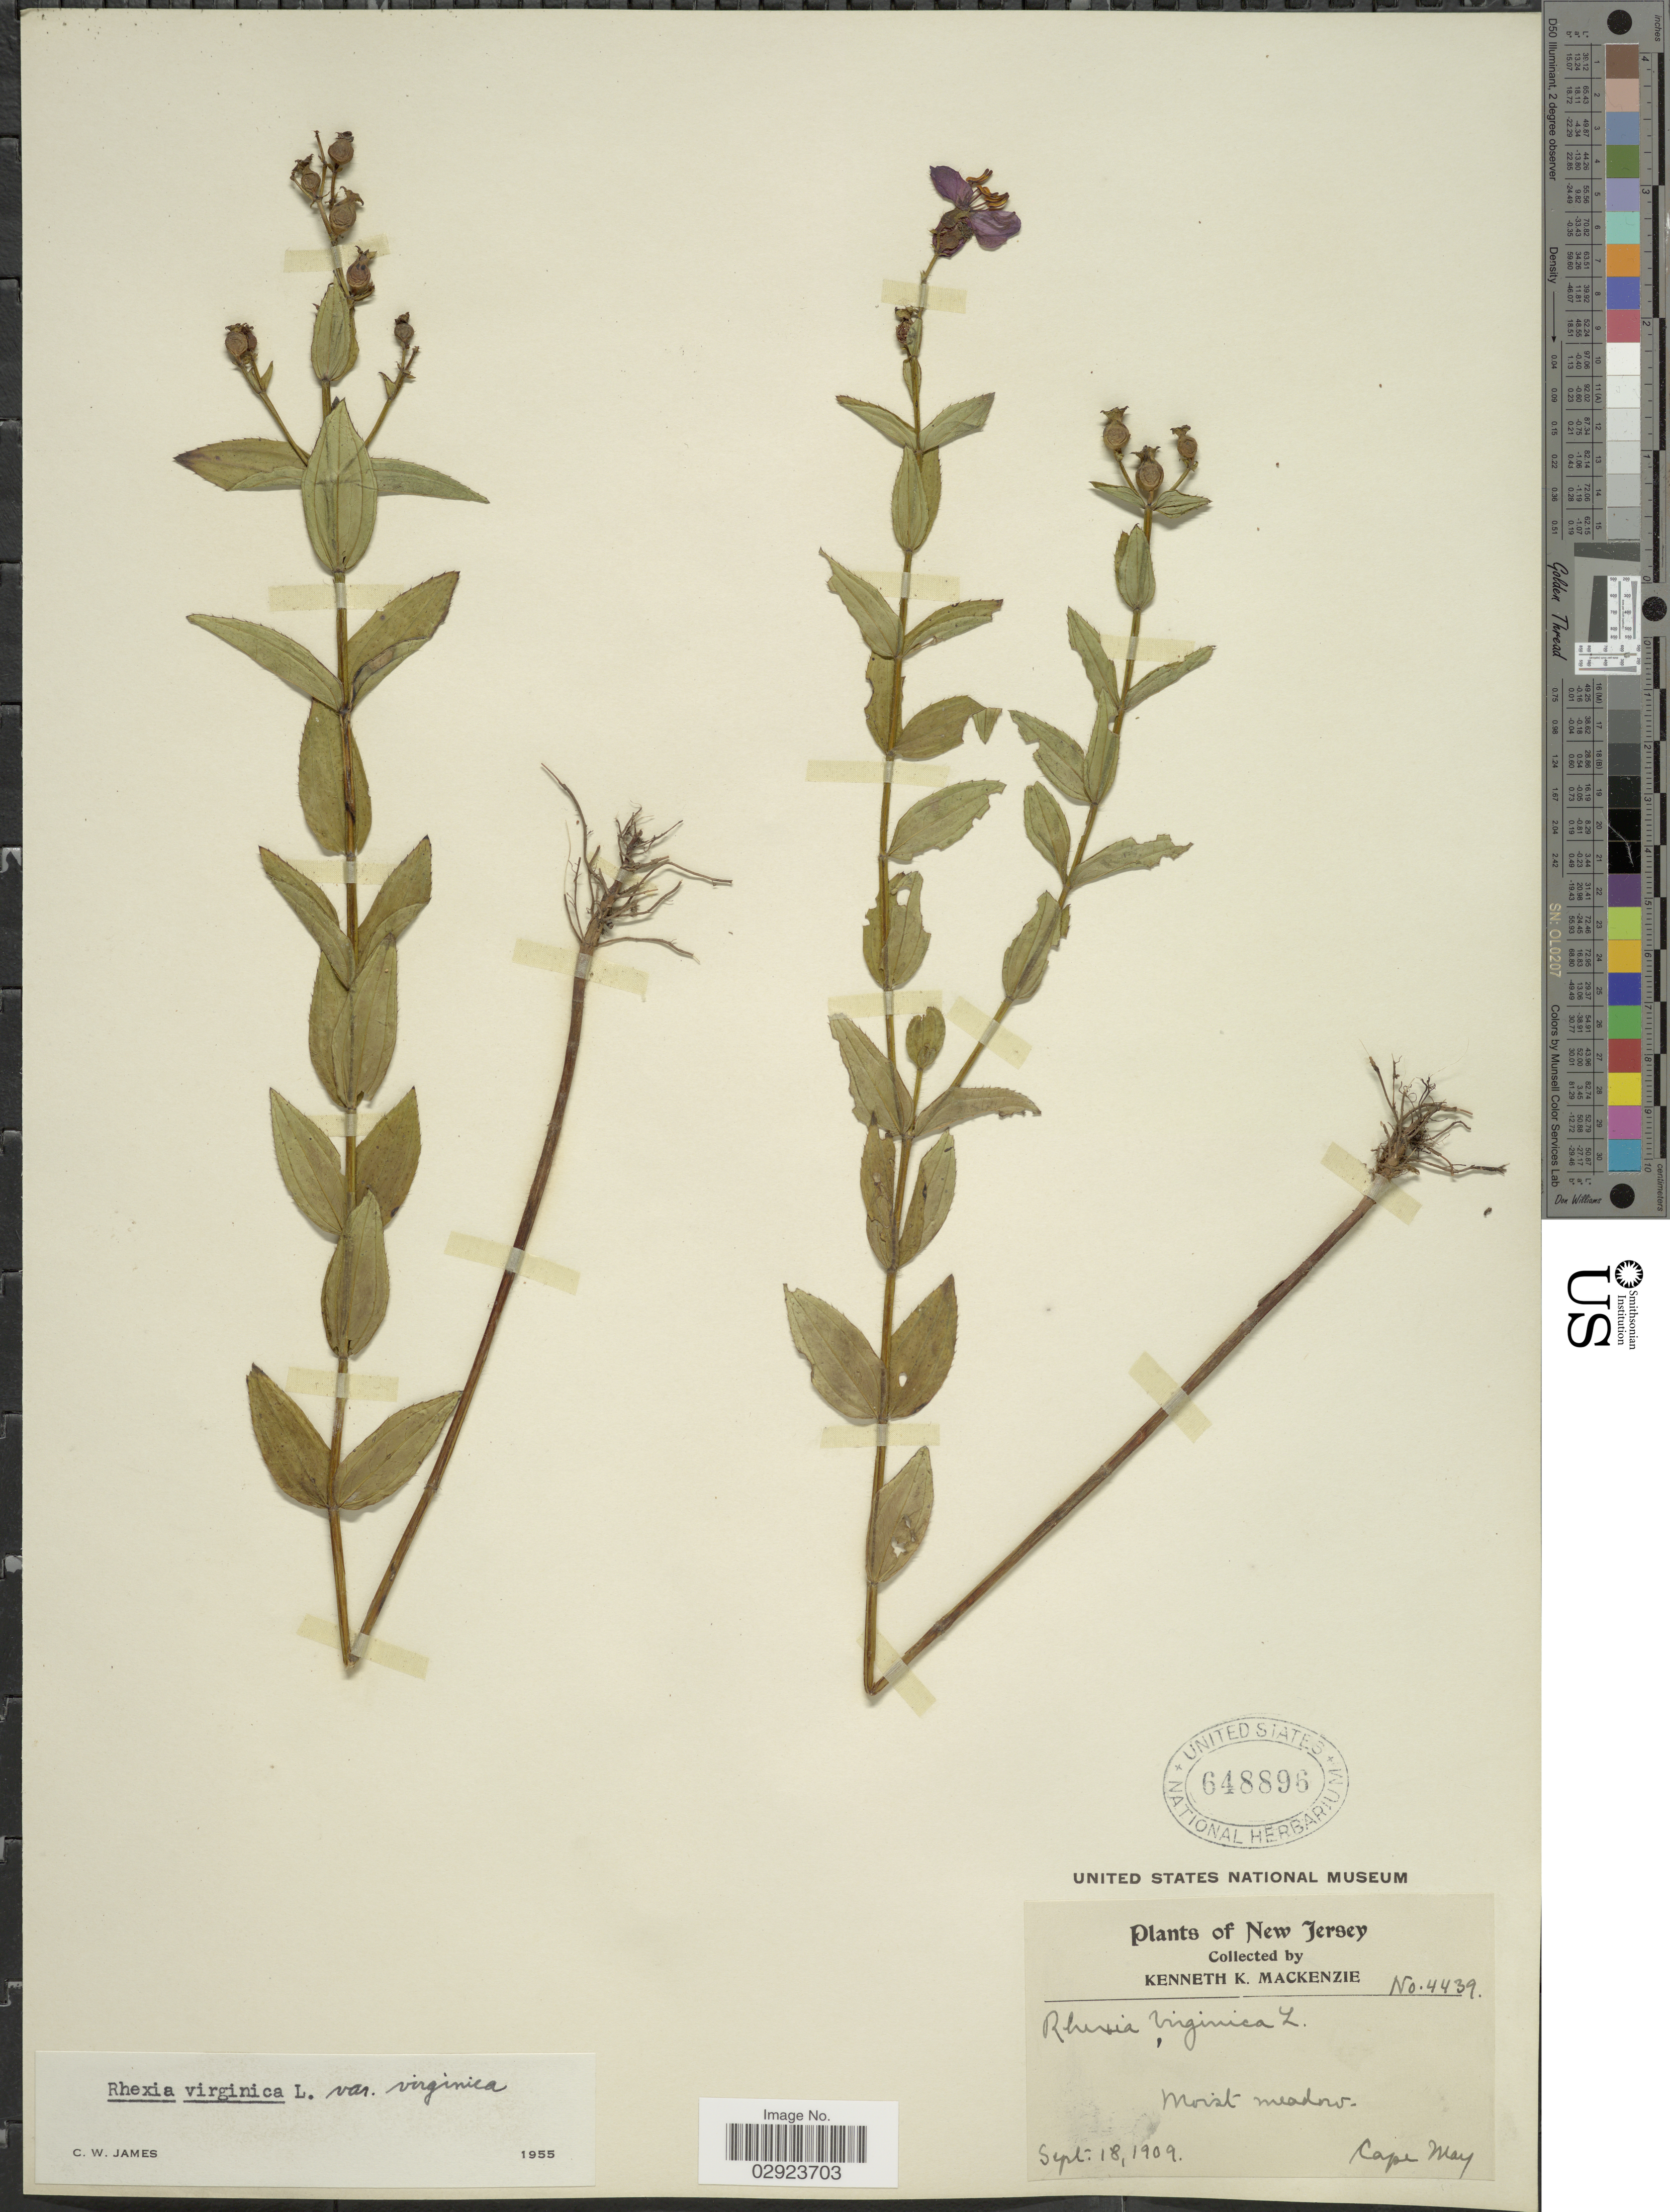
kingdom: Plantae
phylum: Tracheophyta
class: Magnoliopsida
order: Myrtales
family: Melastomataceae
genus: Rhexia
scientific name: Rhexia virginica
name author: L.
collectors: K. K. Mackenzie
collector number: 4439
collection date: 1909-09-18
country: United States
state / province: New Jersey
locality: Cape May.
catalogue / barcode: US 648896